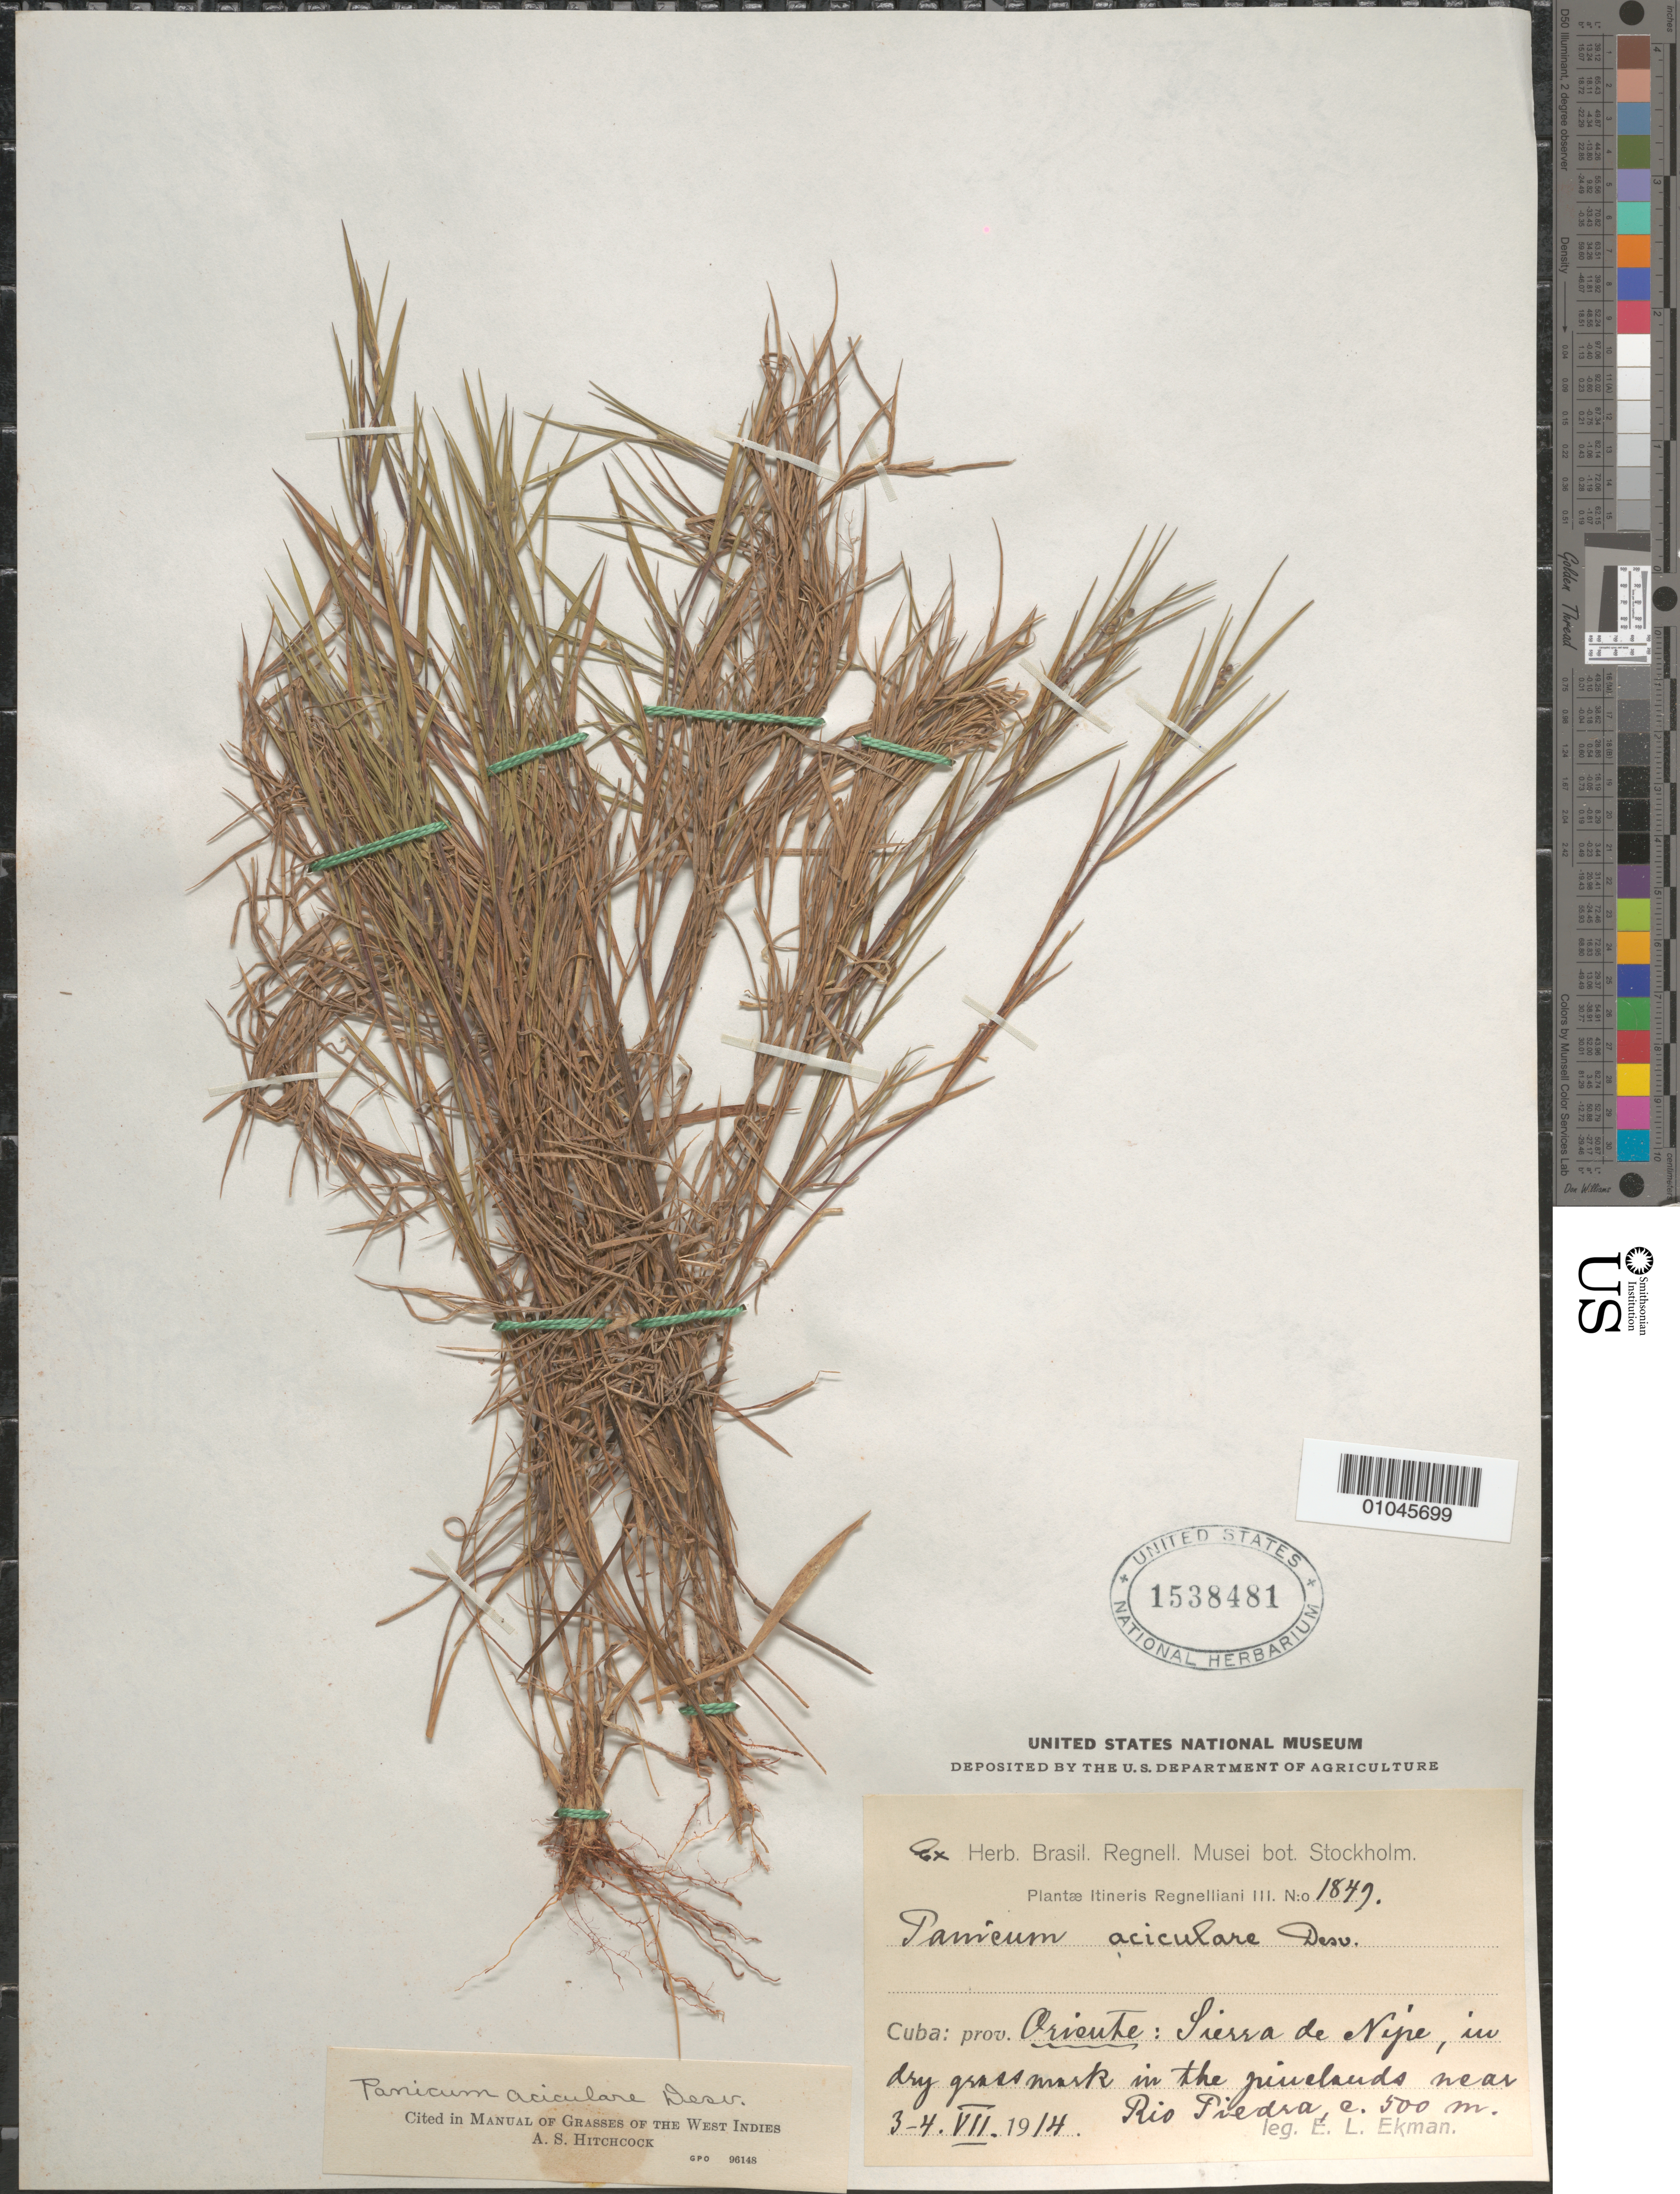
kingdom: Plantae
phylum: Tracheophyta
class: Liliopsida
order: Poales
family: Poaceae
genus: Panicum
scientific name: Panicum aciculare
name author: Desv. ex Poir.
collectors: E. L. Ekman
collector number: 1849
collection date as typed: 03 Jul 1914 to 04 Jul 1914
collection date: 1914-07-03/1914-07-04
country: Cuba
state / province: Holguín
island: Cuba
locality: Sierra de Nipe, in dry grassmark in the pinelands near Rio Piedro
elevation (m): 500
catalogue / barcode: US 1538481